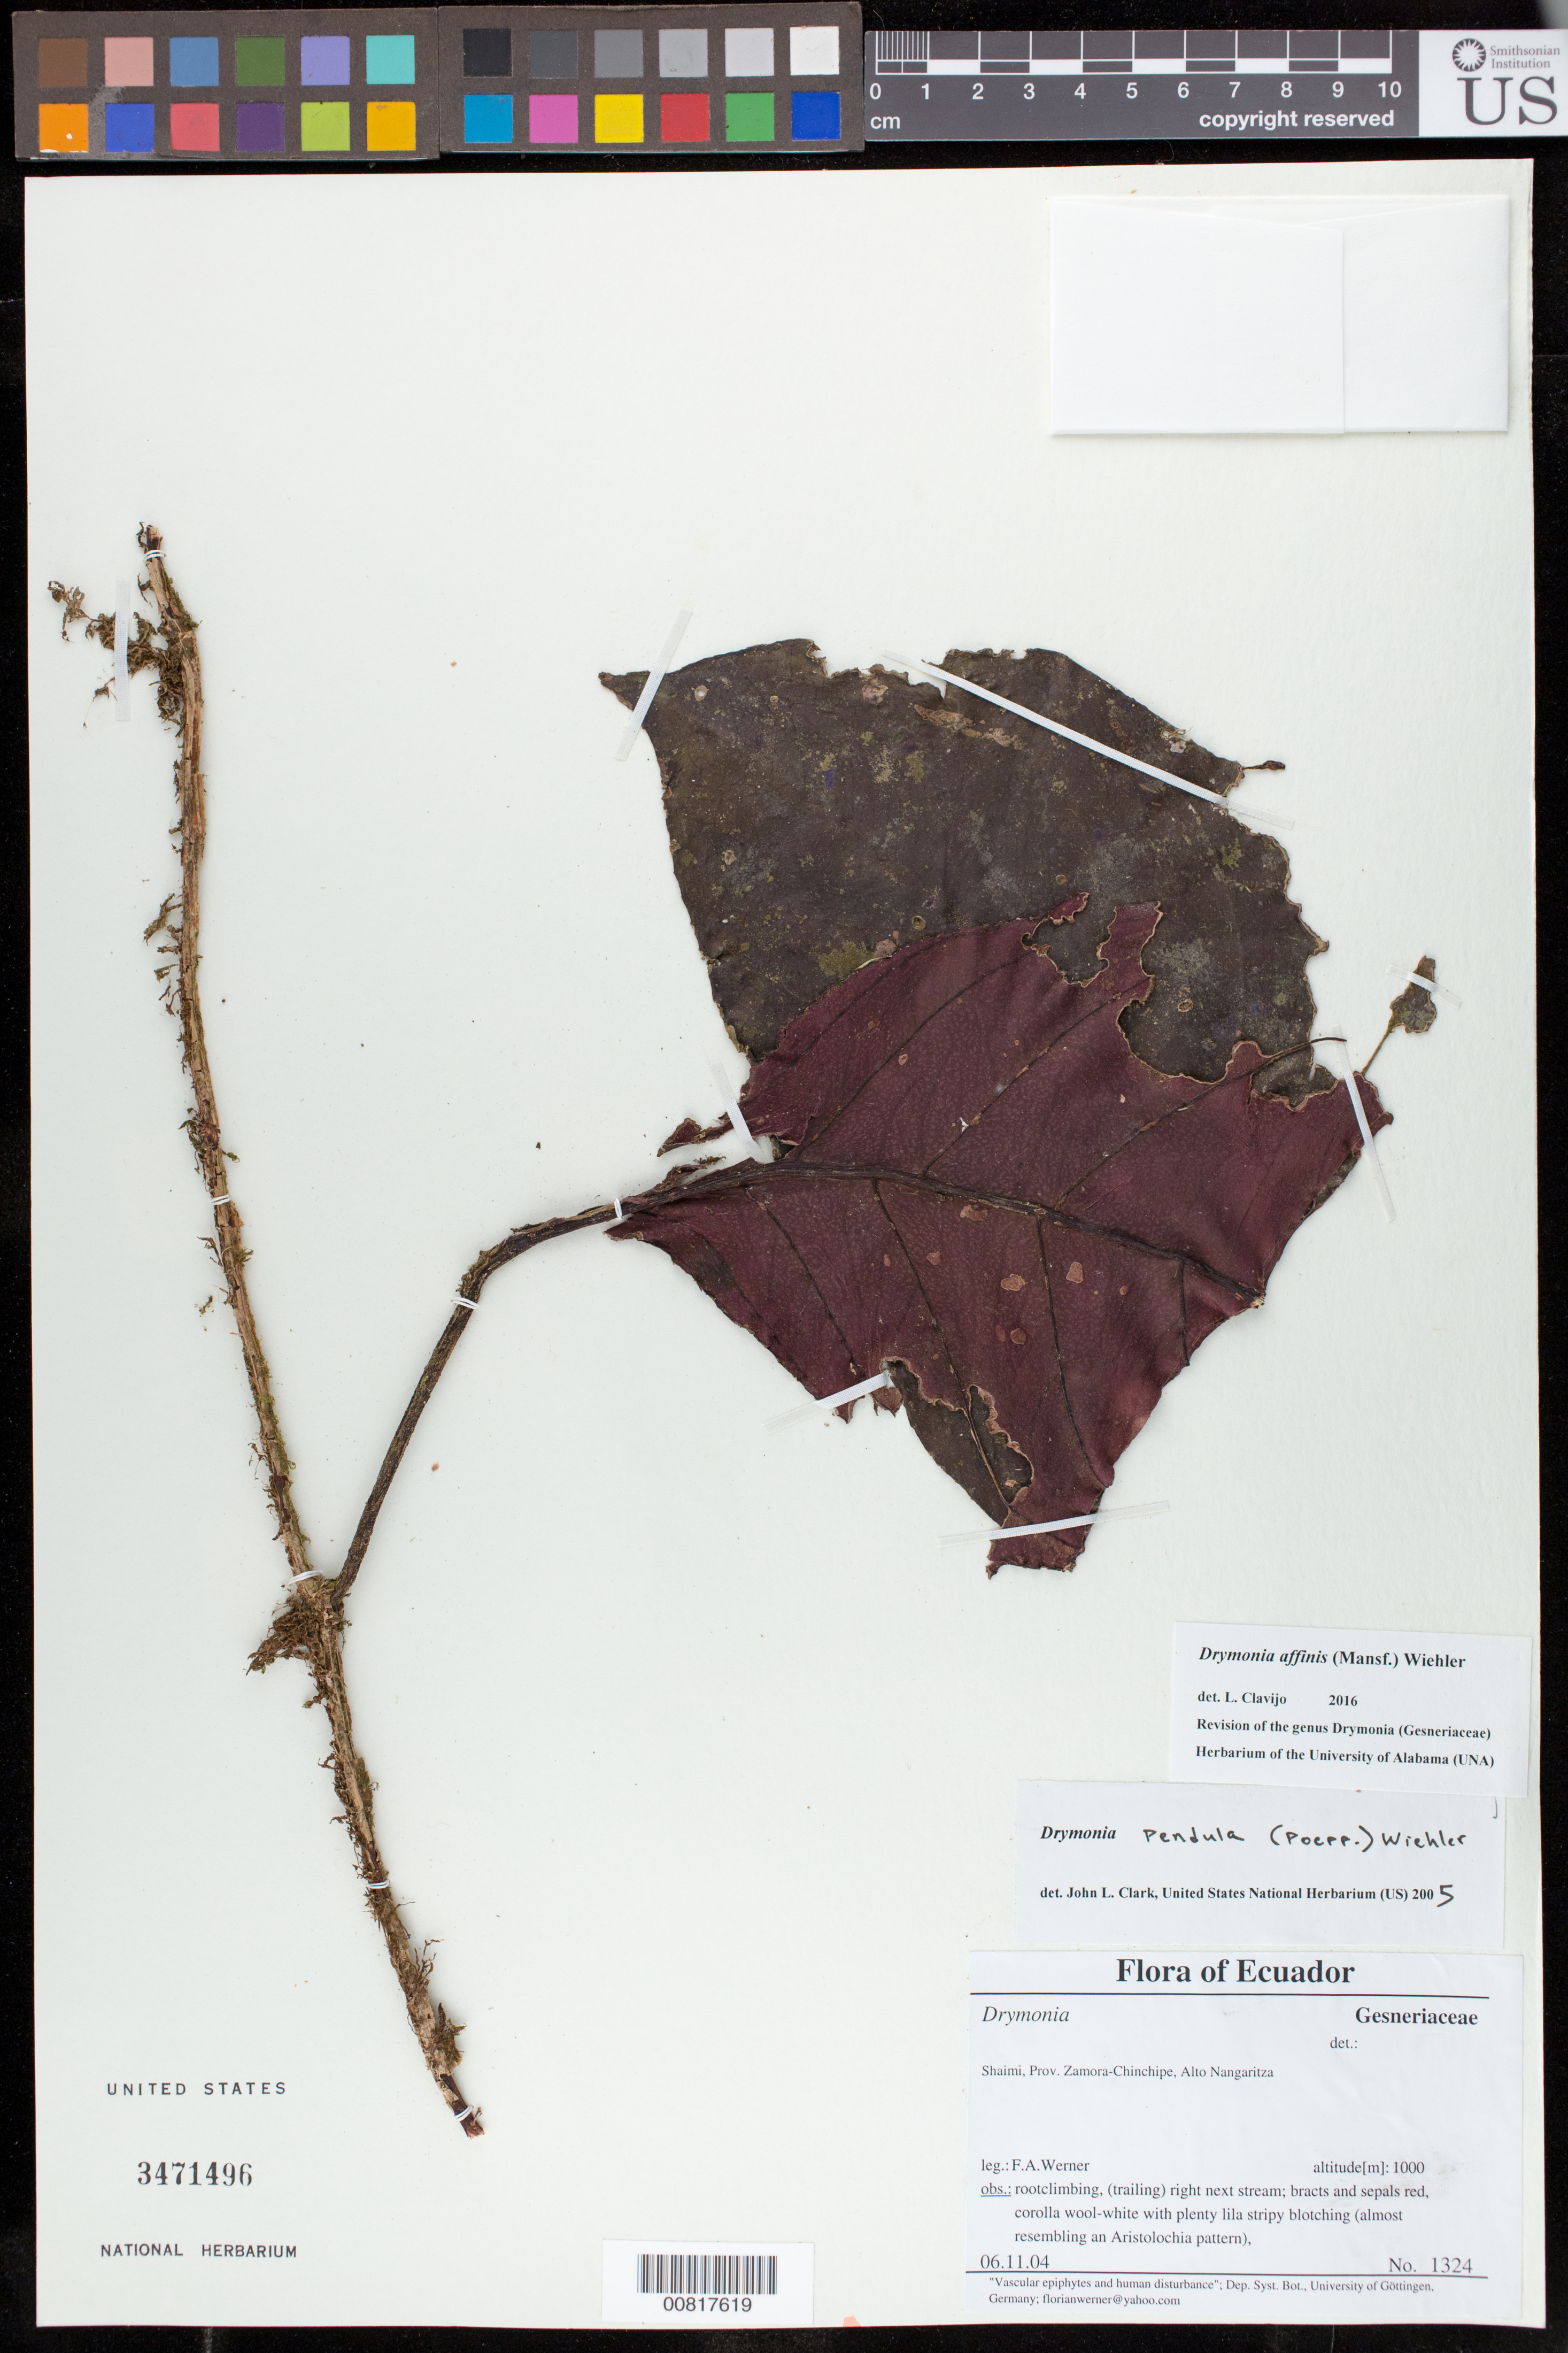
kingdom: Plantae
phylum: Tracheophyta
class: Magnoliopsida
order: Lamiales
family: Gesneriaceae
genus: Drymonia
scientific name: Drymonia affinis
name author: (Mansf.) Wiehler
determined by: Clavijo, L.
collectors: F. Werner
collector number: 1324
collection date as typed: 06 Nov 2004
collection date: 2004-11-06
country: Ecuador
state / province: Zamora-Chinchipe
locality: Shaimi, Prov. Zamora-Chinchipe, Alto Nangaritza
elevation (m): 1000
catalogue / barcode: US 3471496